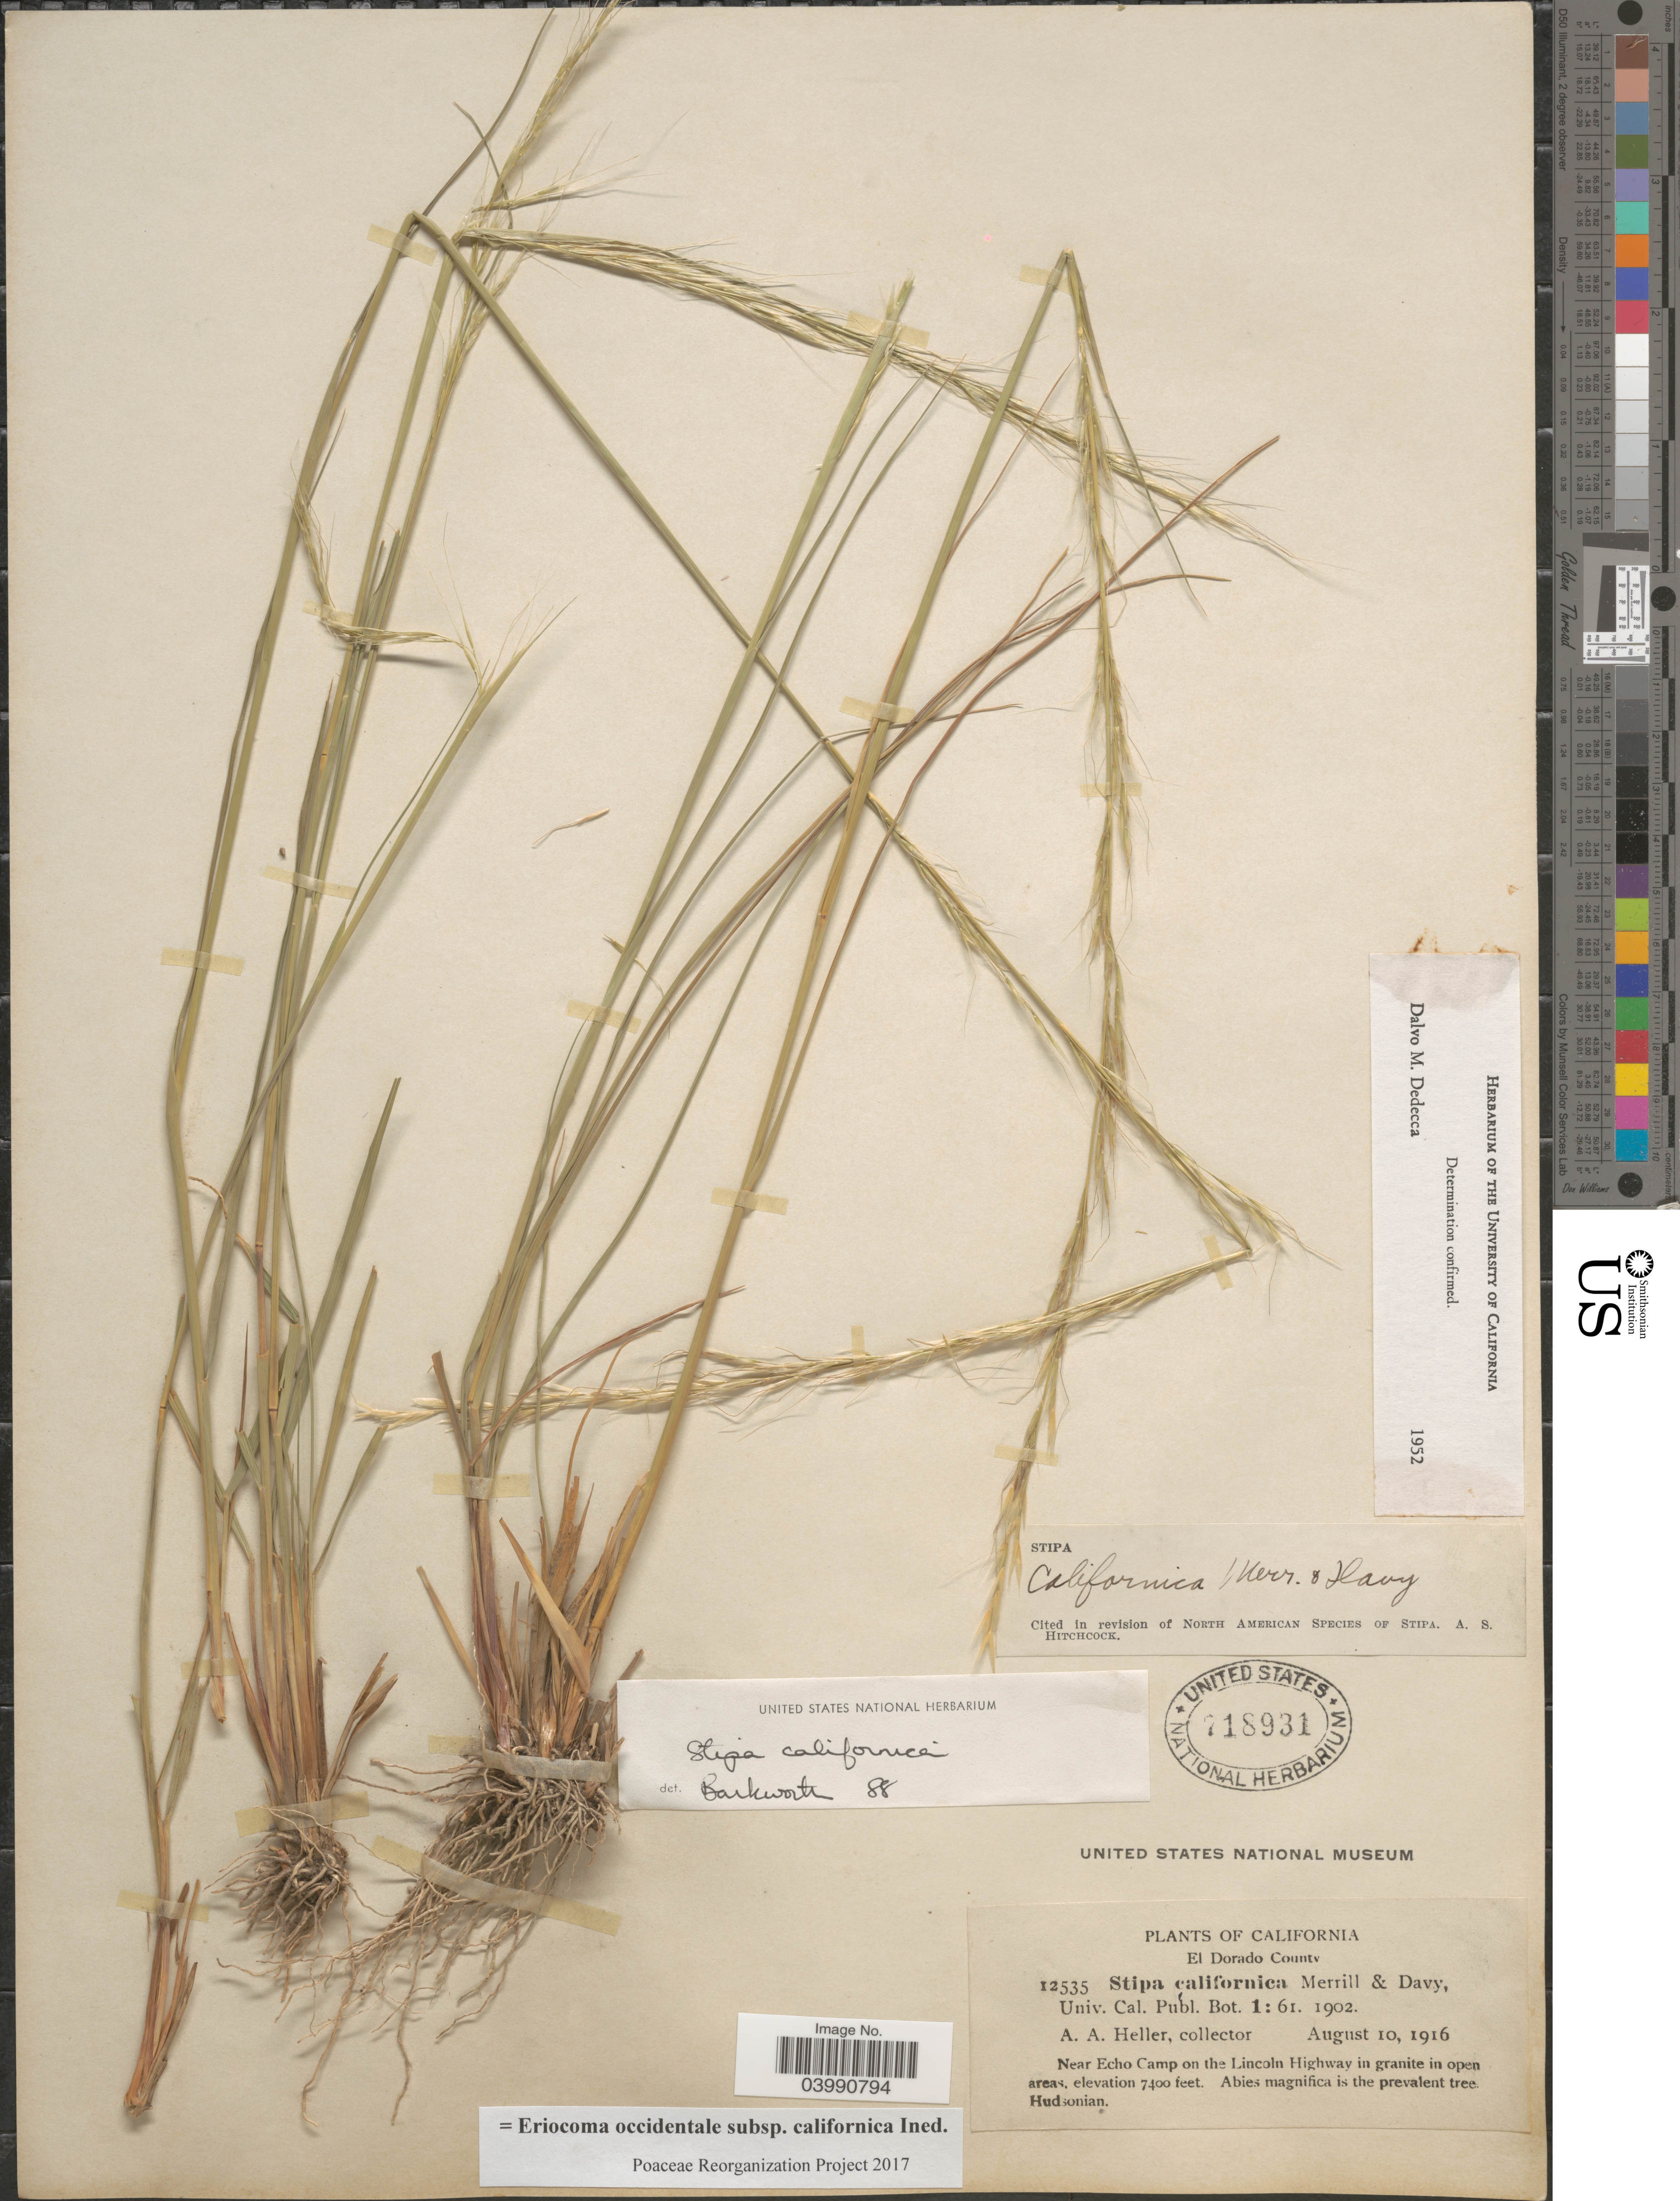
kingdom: Plantae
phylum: Tracheophyta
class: Liliopsida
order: Poales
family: Poaceae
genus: Eriocoma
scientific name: Eriocoma occidentalis subsp. californica ined.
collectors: A. A. Heller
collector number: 12535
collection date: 1916-08-10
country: United States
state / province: California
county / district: El Dorado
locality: El Dorado County. Near Echo Camp on the Lincoln Highway in granite in open areas.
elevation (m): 2256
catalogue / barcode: US 718931